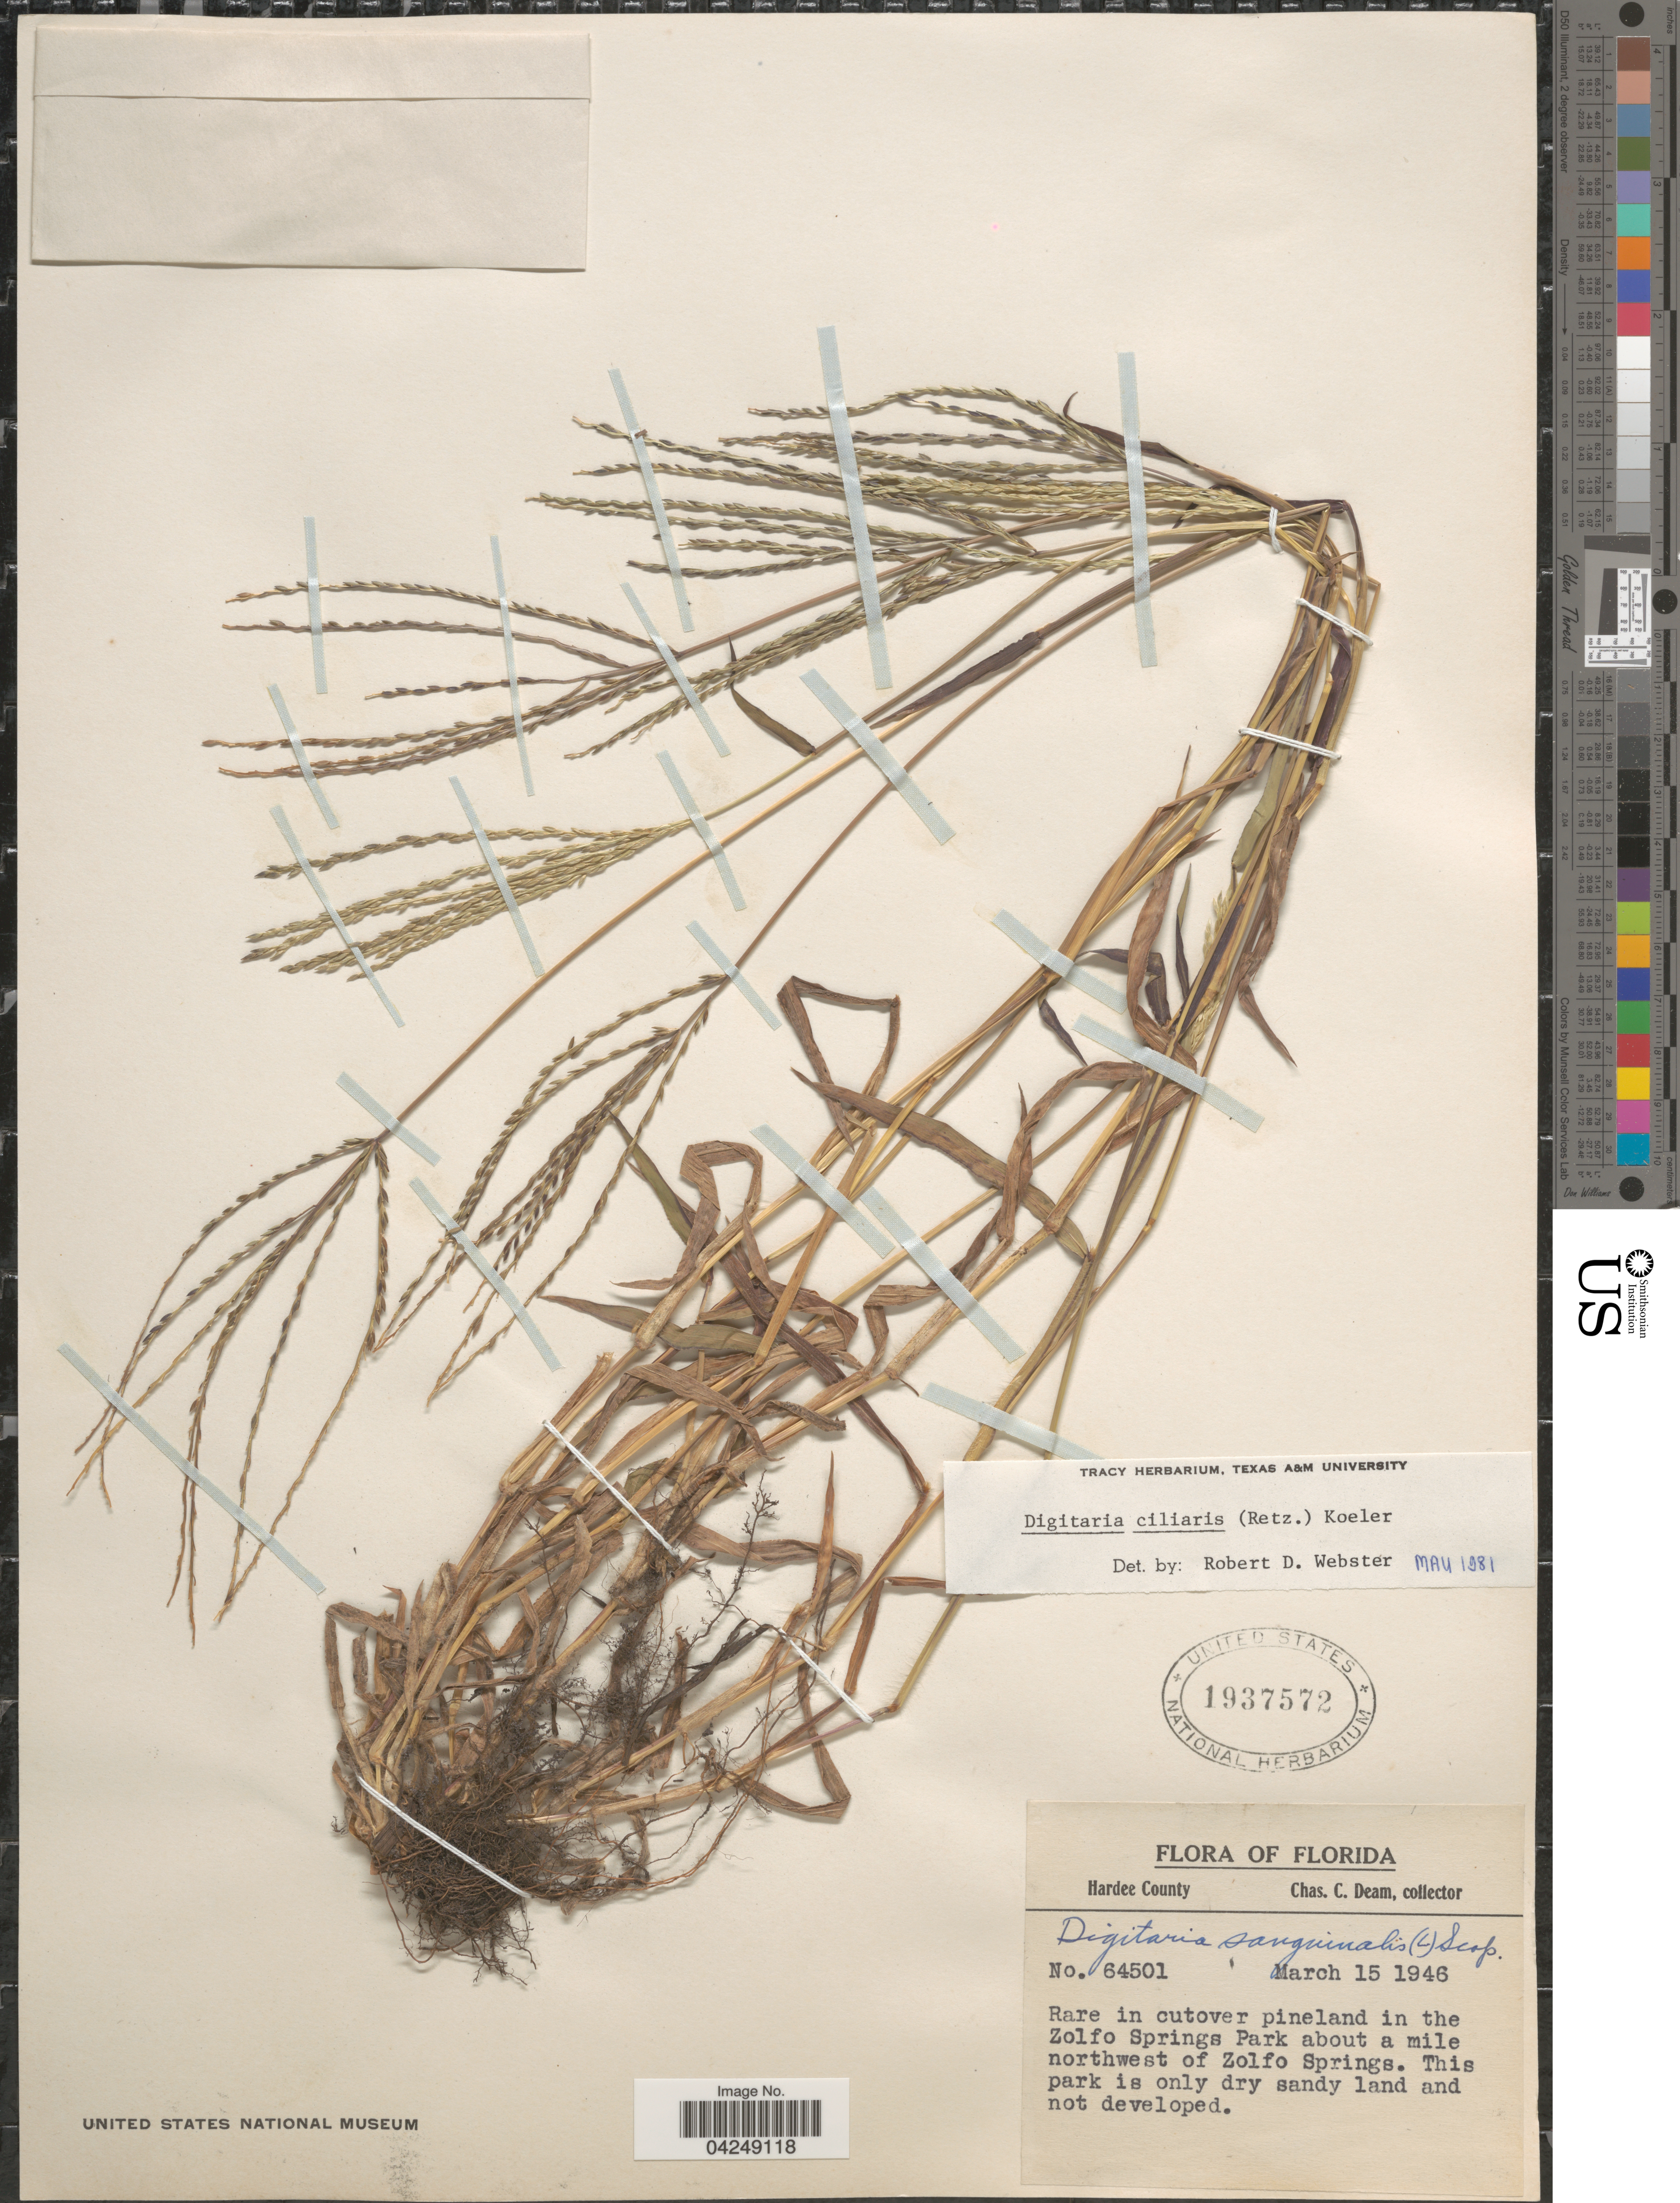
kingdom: Plantae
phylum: Tracheophyta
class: Liliopsida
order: Poales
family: Poaceae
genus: Digitaria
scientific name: Digitaria ciliaris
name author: (Retz.) Koeler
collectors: C. C. Deam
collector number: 64501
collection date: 1946-03-15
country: United States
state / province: Florida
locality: Hardee County. Rare in cutover pineland in the Zolfo Springs Park about in a mile northwest of Zolfo Springs.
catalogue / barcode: US 1937572